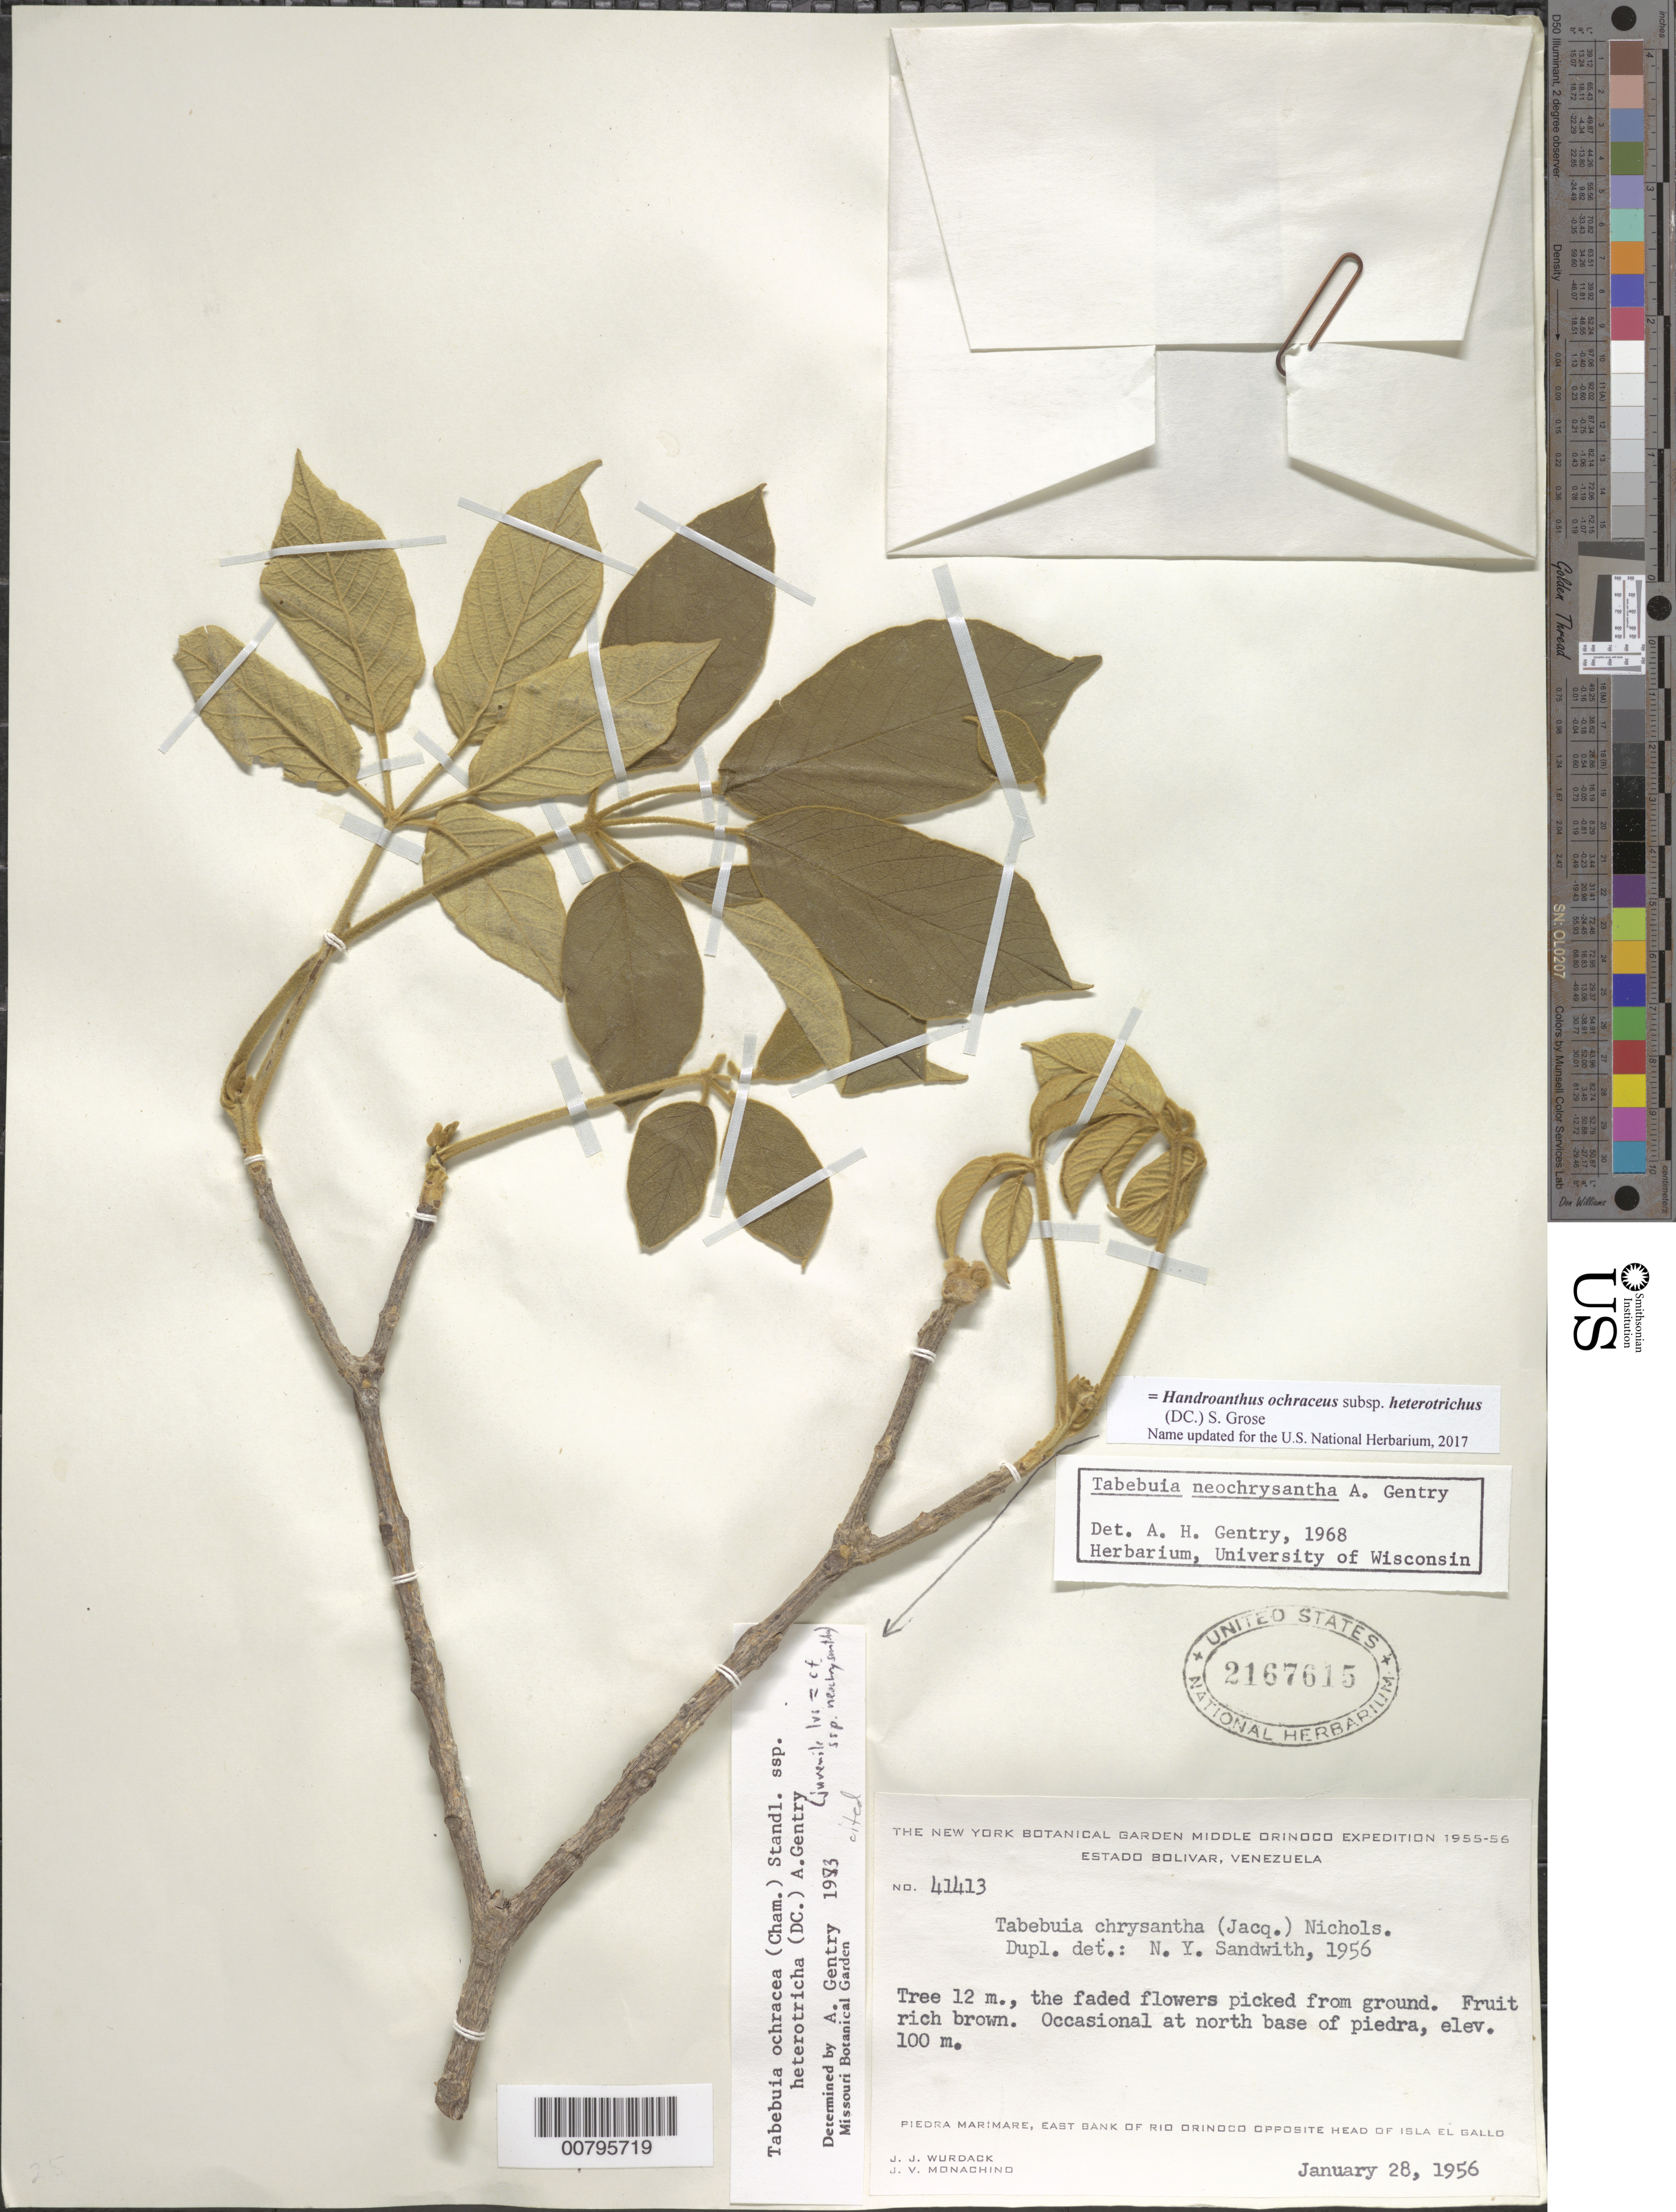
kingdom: Plantae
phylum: Tracheophyta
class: Magnoliopsida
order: Lamiales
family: Bignoniaceae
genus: Handroanthus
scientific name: Handroanthus ochraceus subsp. heterotrichus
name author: (DC.) S.O. Grose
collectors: J. J. Wurdack & J. V. Monachino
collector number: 41413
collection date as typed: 28-Jan-56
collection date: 1956-01-28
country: Venezuela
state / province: Bolívar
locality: Piedra Marimare, E bank of Río Orinoco, opposite head of Isla El Gallo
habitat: N base of piedra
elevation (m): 100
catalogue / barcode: US 2167615